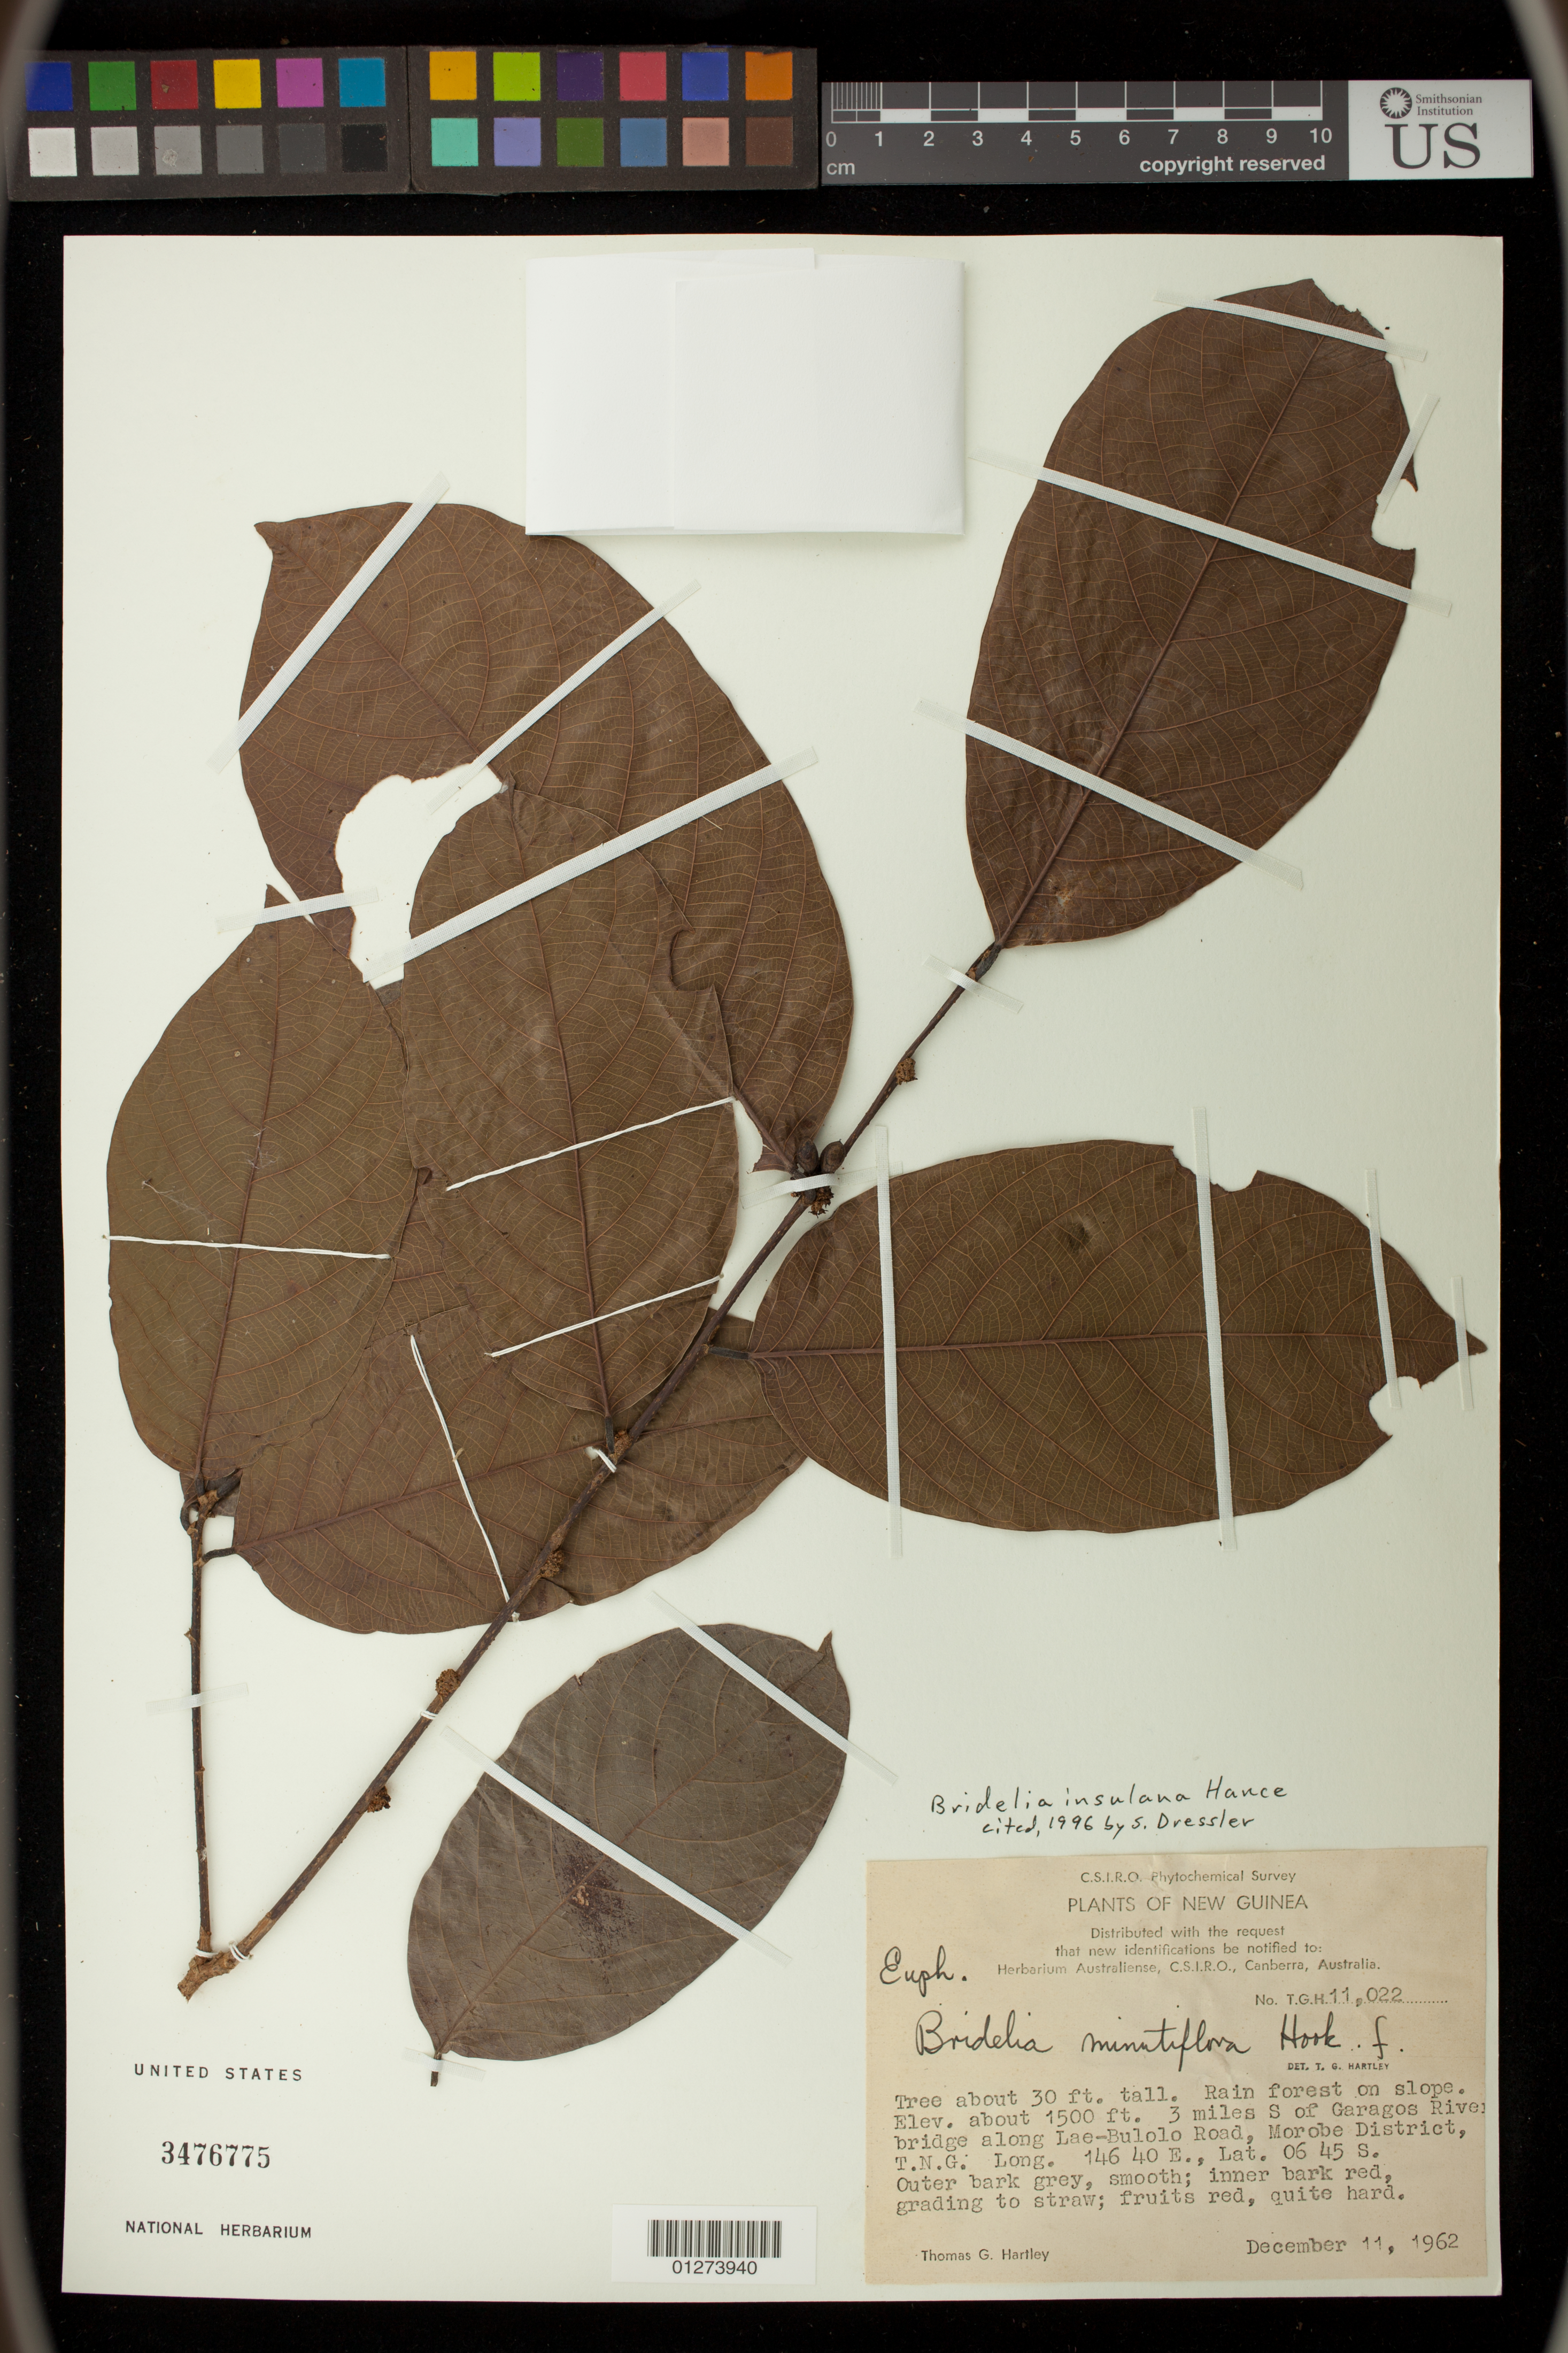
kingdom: Plantae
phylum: Tracheophyta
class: Magnoliopsida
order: Malpighiales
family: Phyllanthaceae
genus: Bridelia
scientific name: Bridelia insulana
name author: Hance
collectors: T. G. Hartley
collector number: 11022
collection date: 1962-12-11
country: Papua New Guinea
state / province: Morobe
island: New Guinea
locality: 3 miles S of Garagos River bridge along Lae-Bulolo Road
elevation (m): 457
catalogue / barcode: US 3476775